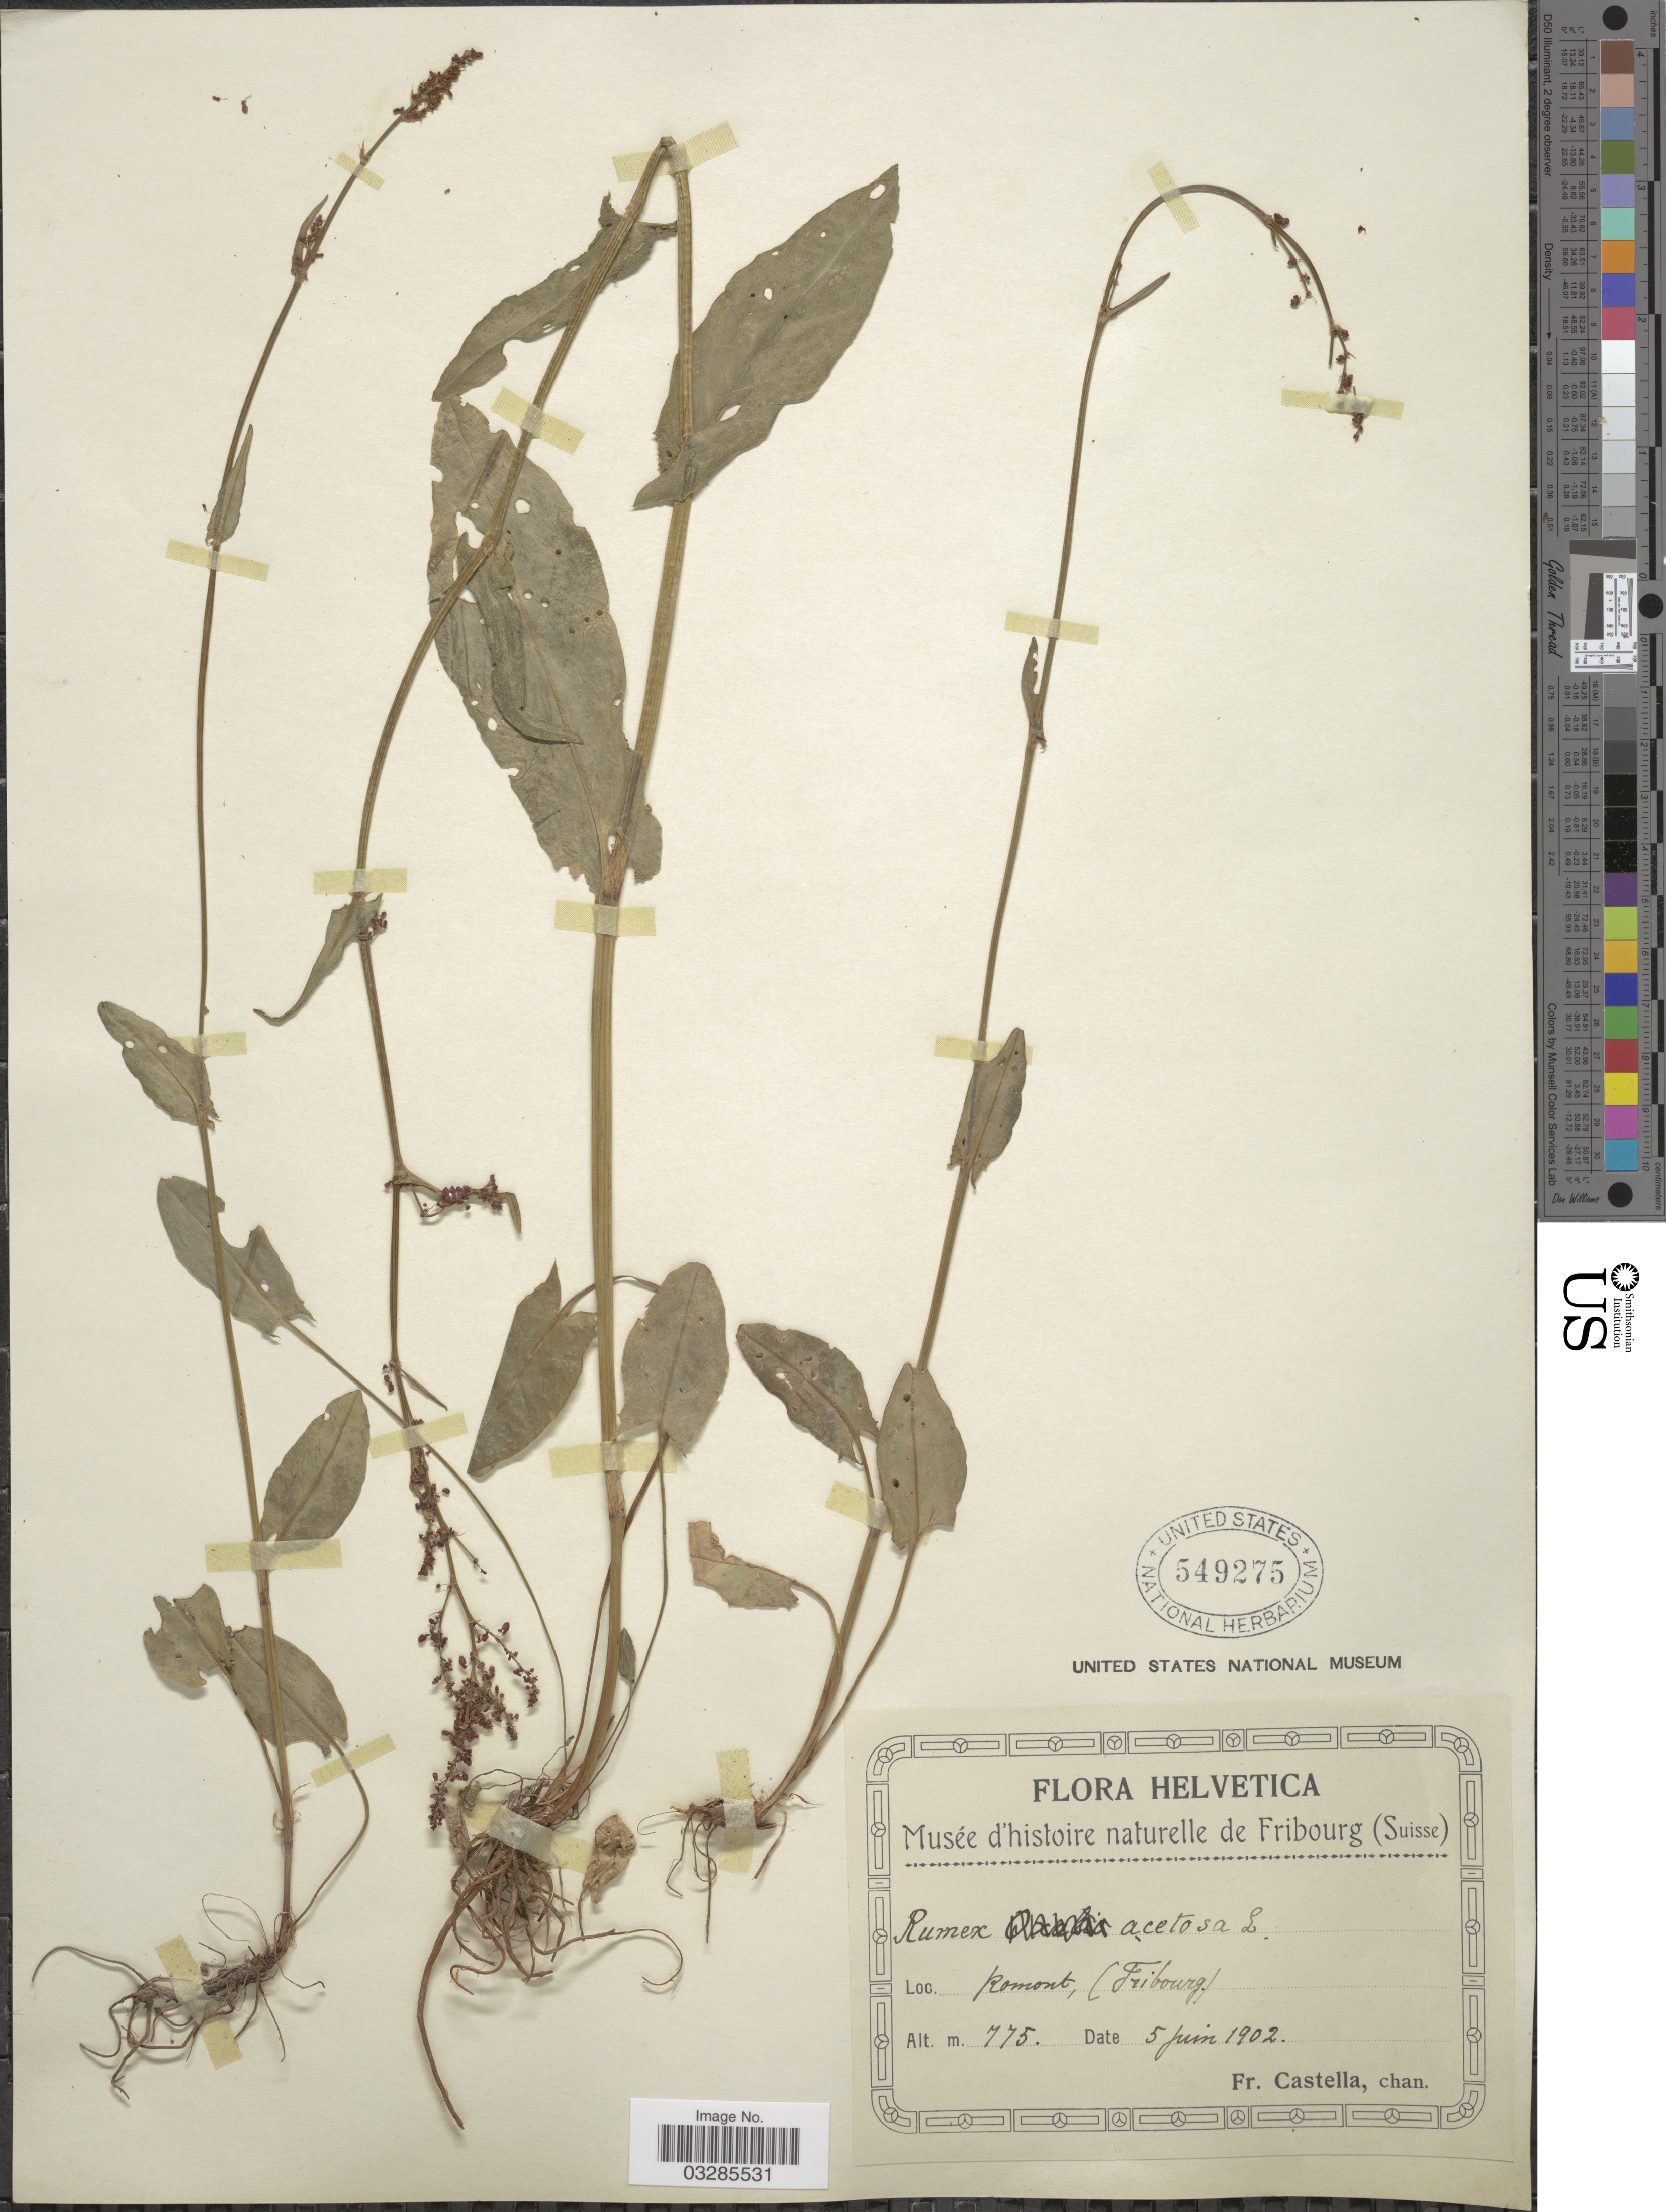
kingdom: Plantae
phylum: Tracheophyta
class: Magnoliopsida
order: Caryophyllales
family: Polygonaceae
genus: Rumex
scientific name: Rumex acetosa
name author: L.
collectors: Fr. Castella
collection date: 1902-06-05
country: Switzerland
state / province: Fribourg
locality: Helvetica. Romont, (Fribourg).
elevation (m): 775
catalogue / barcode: US 549275